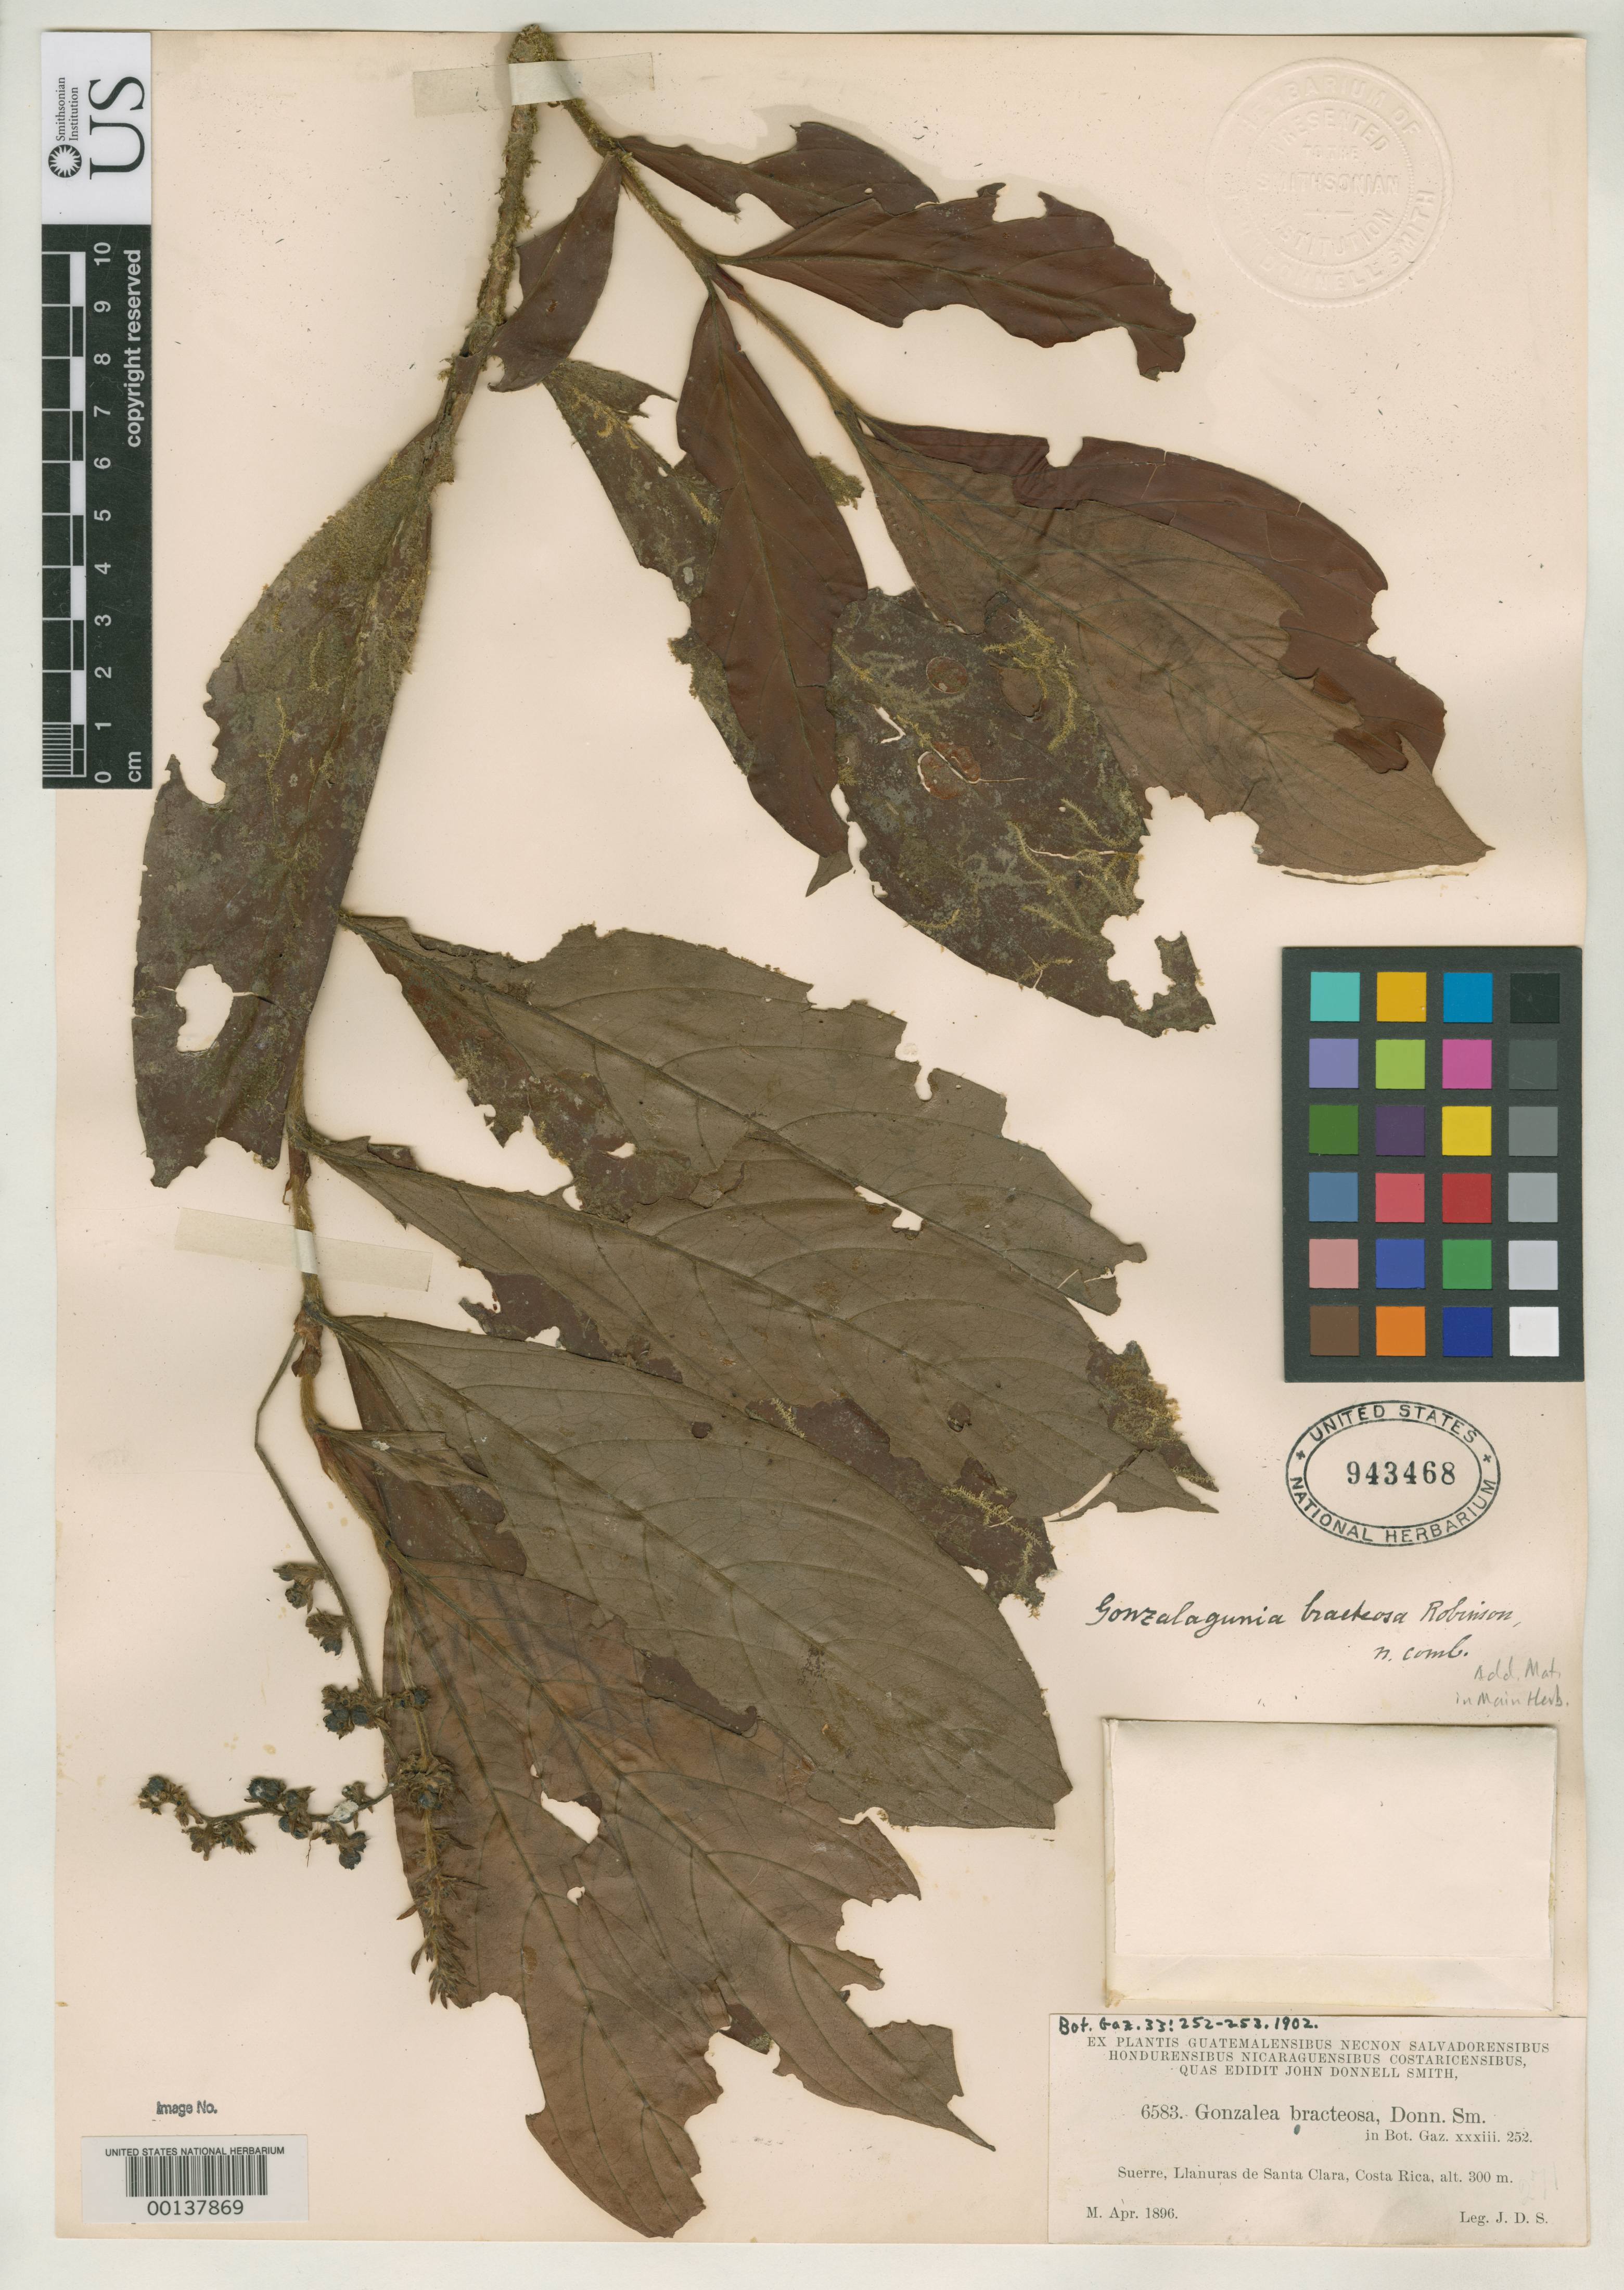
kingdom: Plantae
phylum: Tracheophyta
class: Magnoliopsida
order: Gentianales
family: Rubiaceae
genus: Gonzalea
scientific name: Gonzalea bracteosa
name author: Donn. Sm.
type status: Type Collection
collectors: J. Donnell Smith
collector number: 6583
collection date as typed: Apr 1896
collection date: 1896-04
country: Costa Rica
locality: Suerre, Llanuras de Santa Clara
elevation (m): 300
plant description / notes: One of two sheets (USNH 943468, 943469) received from John Donnell Smith herbarium.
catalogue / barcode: US 943468